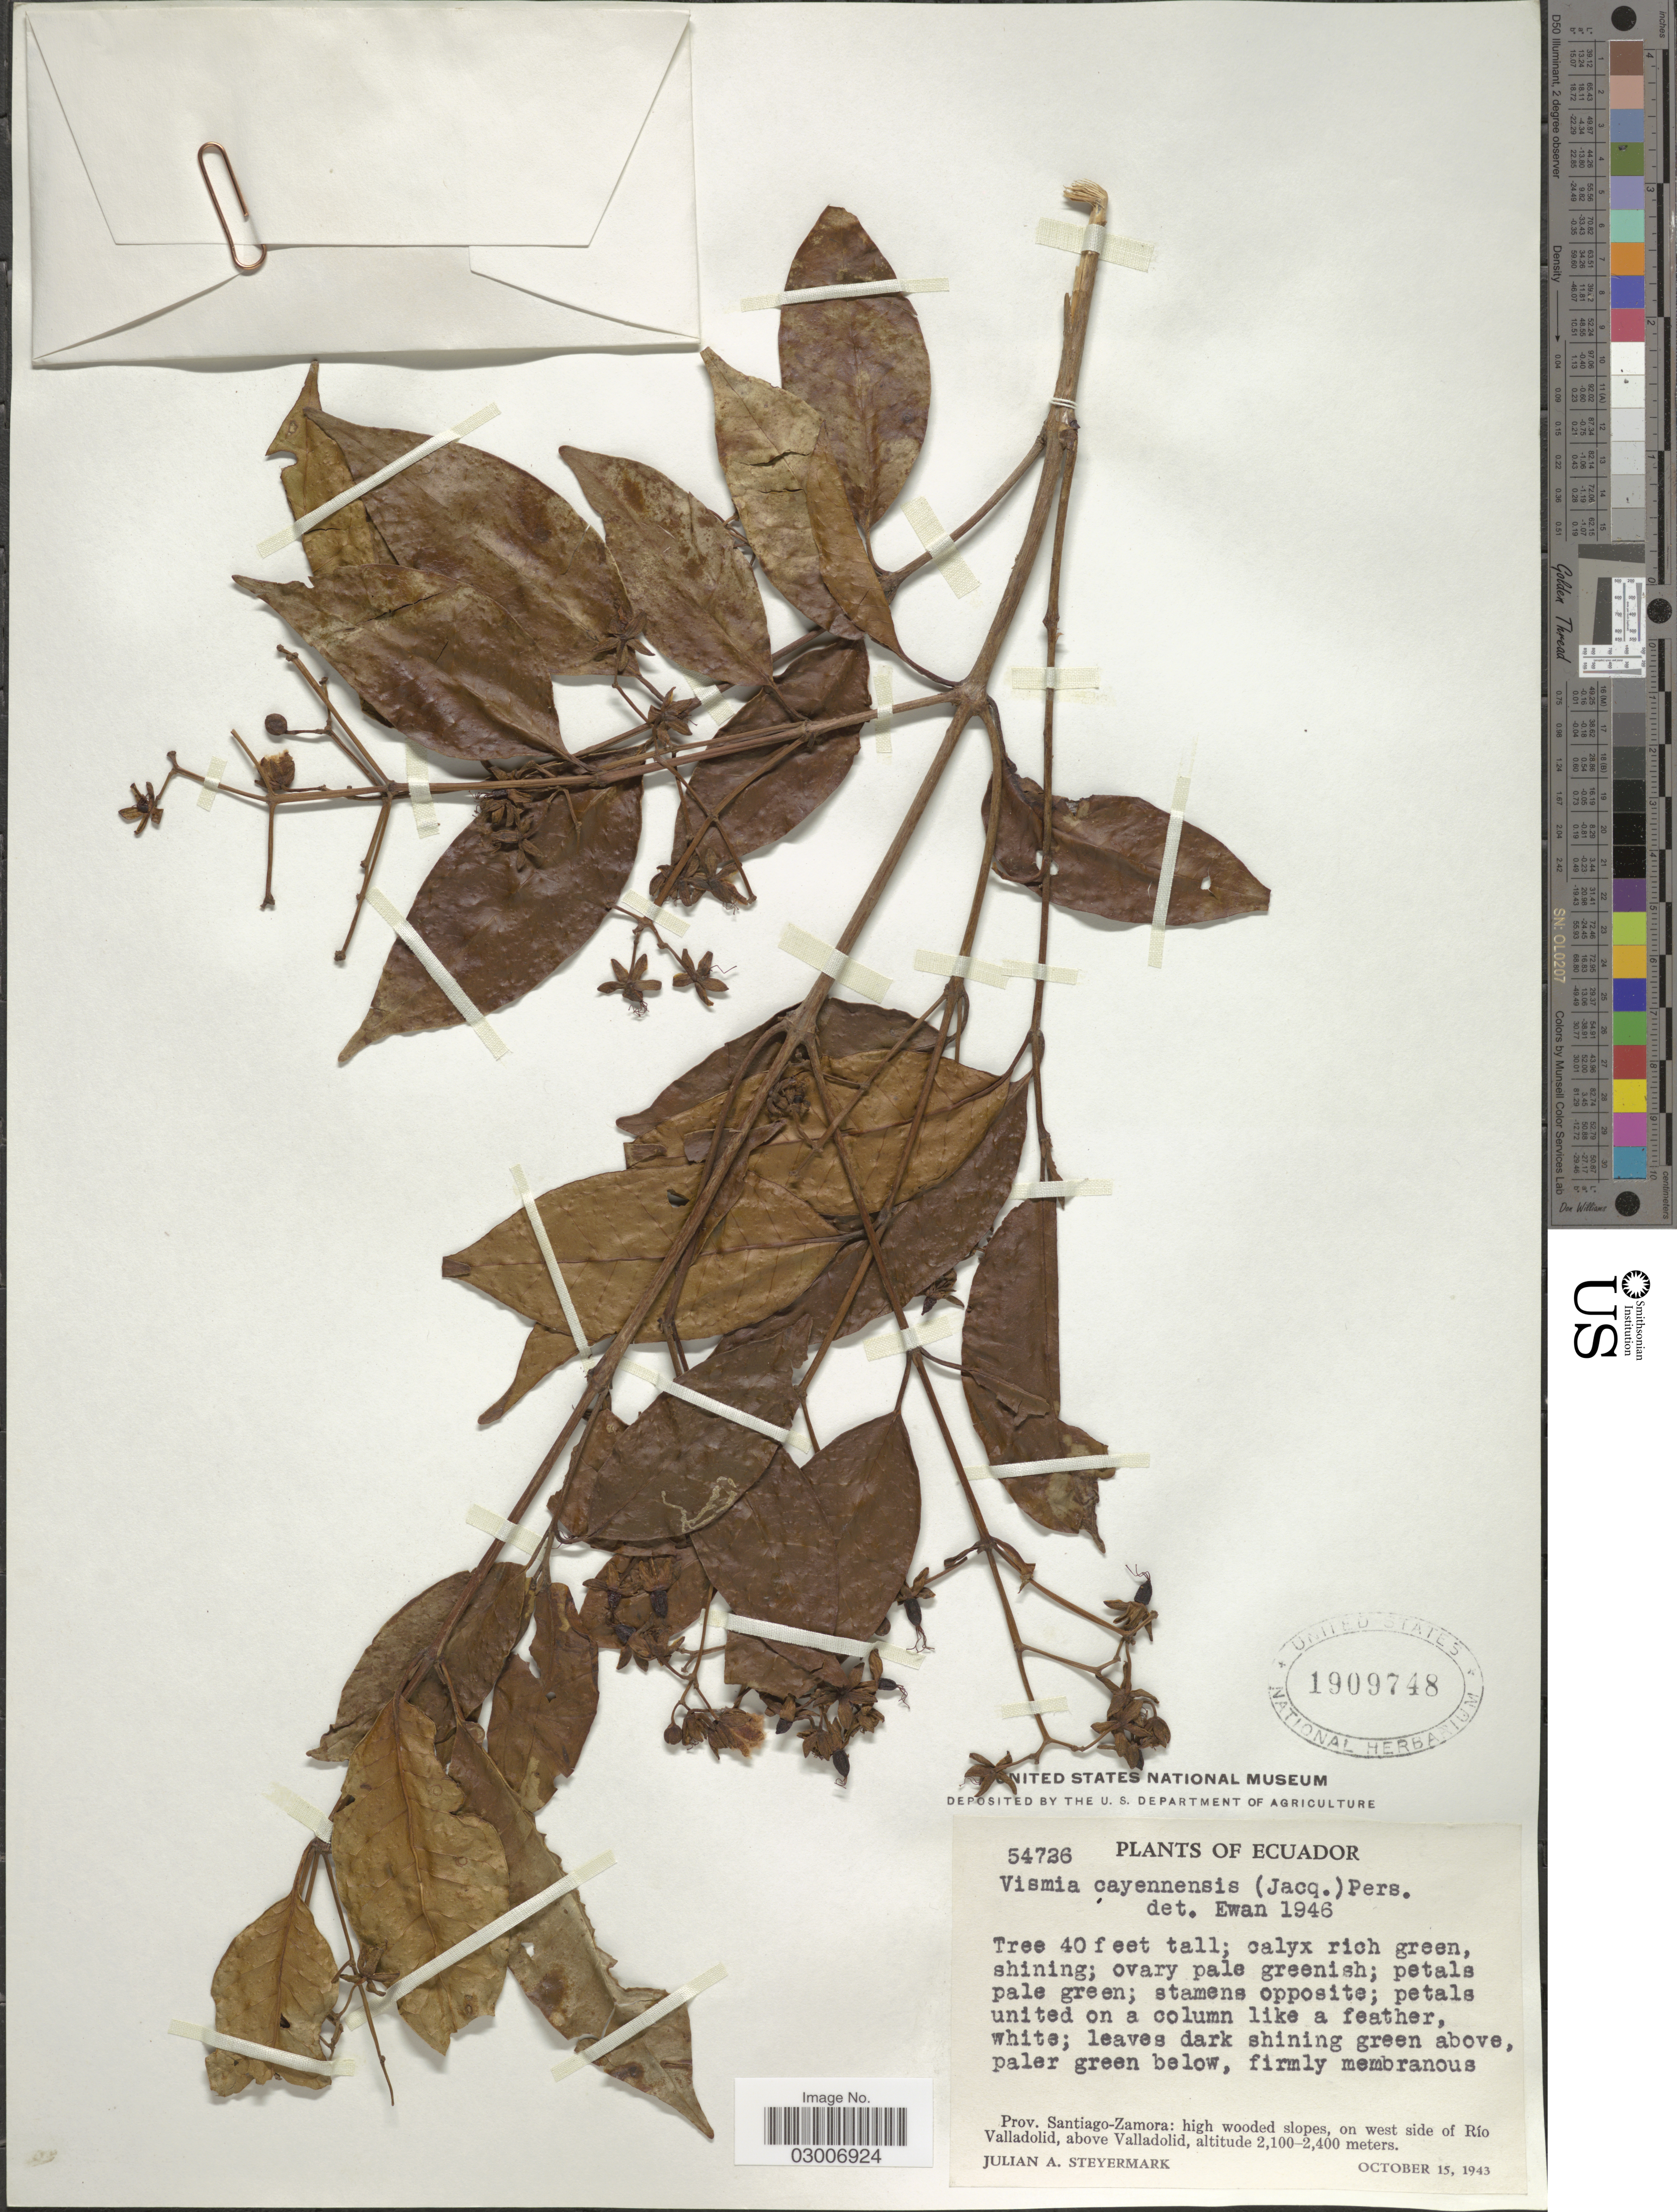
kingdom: Plantae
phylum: Tracheophyta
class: Magnoliopsida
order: Malpighiales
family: Hypericaceae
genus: Vismia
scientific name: Vismia plicatifolia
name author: Hochr.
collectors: J. Steyermark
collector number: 54726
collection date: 1943-10-15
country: Ecuador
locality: Prov. Santiago-Zamora: high wooded slopes, on west side of Río Valladolid, above Valladolid.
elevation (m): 2100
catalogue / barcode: US 1909748